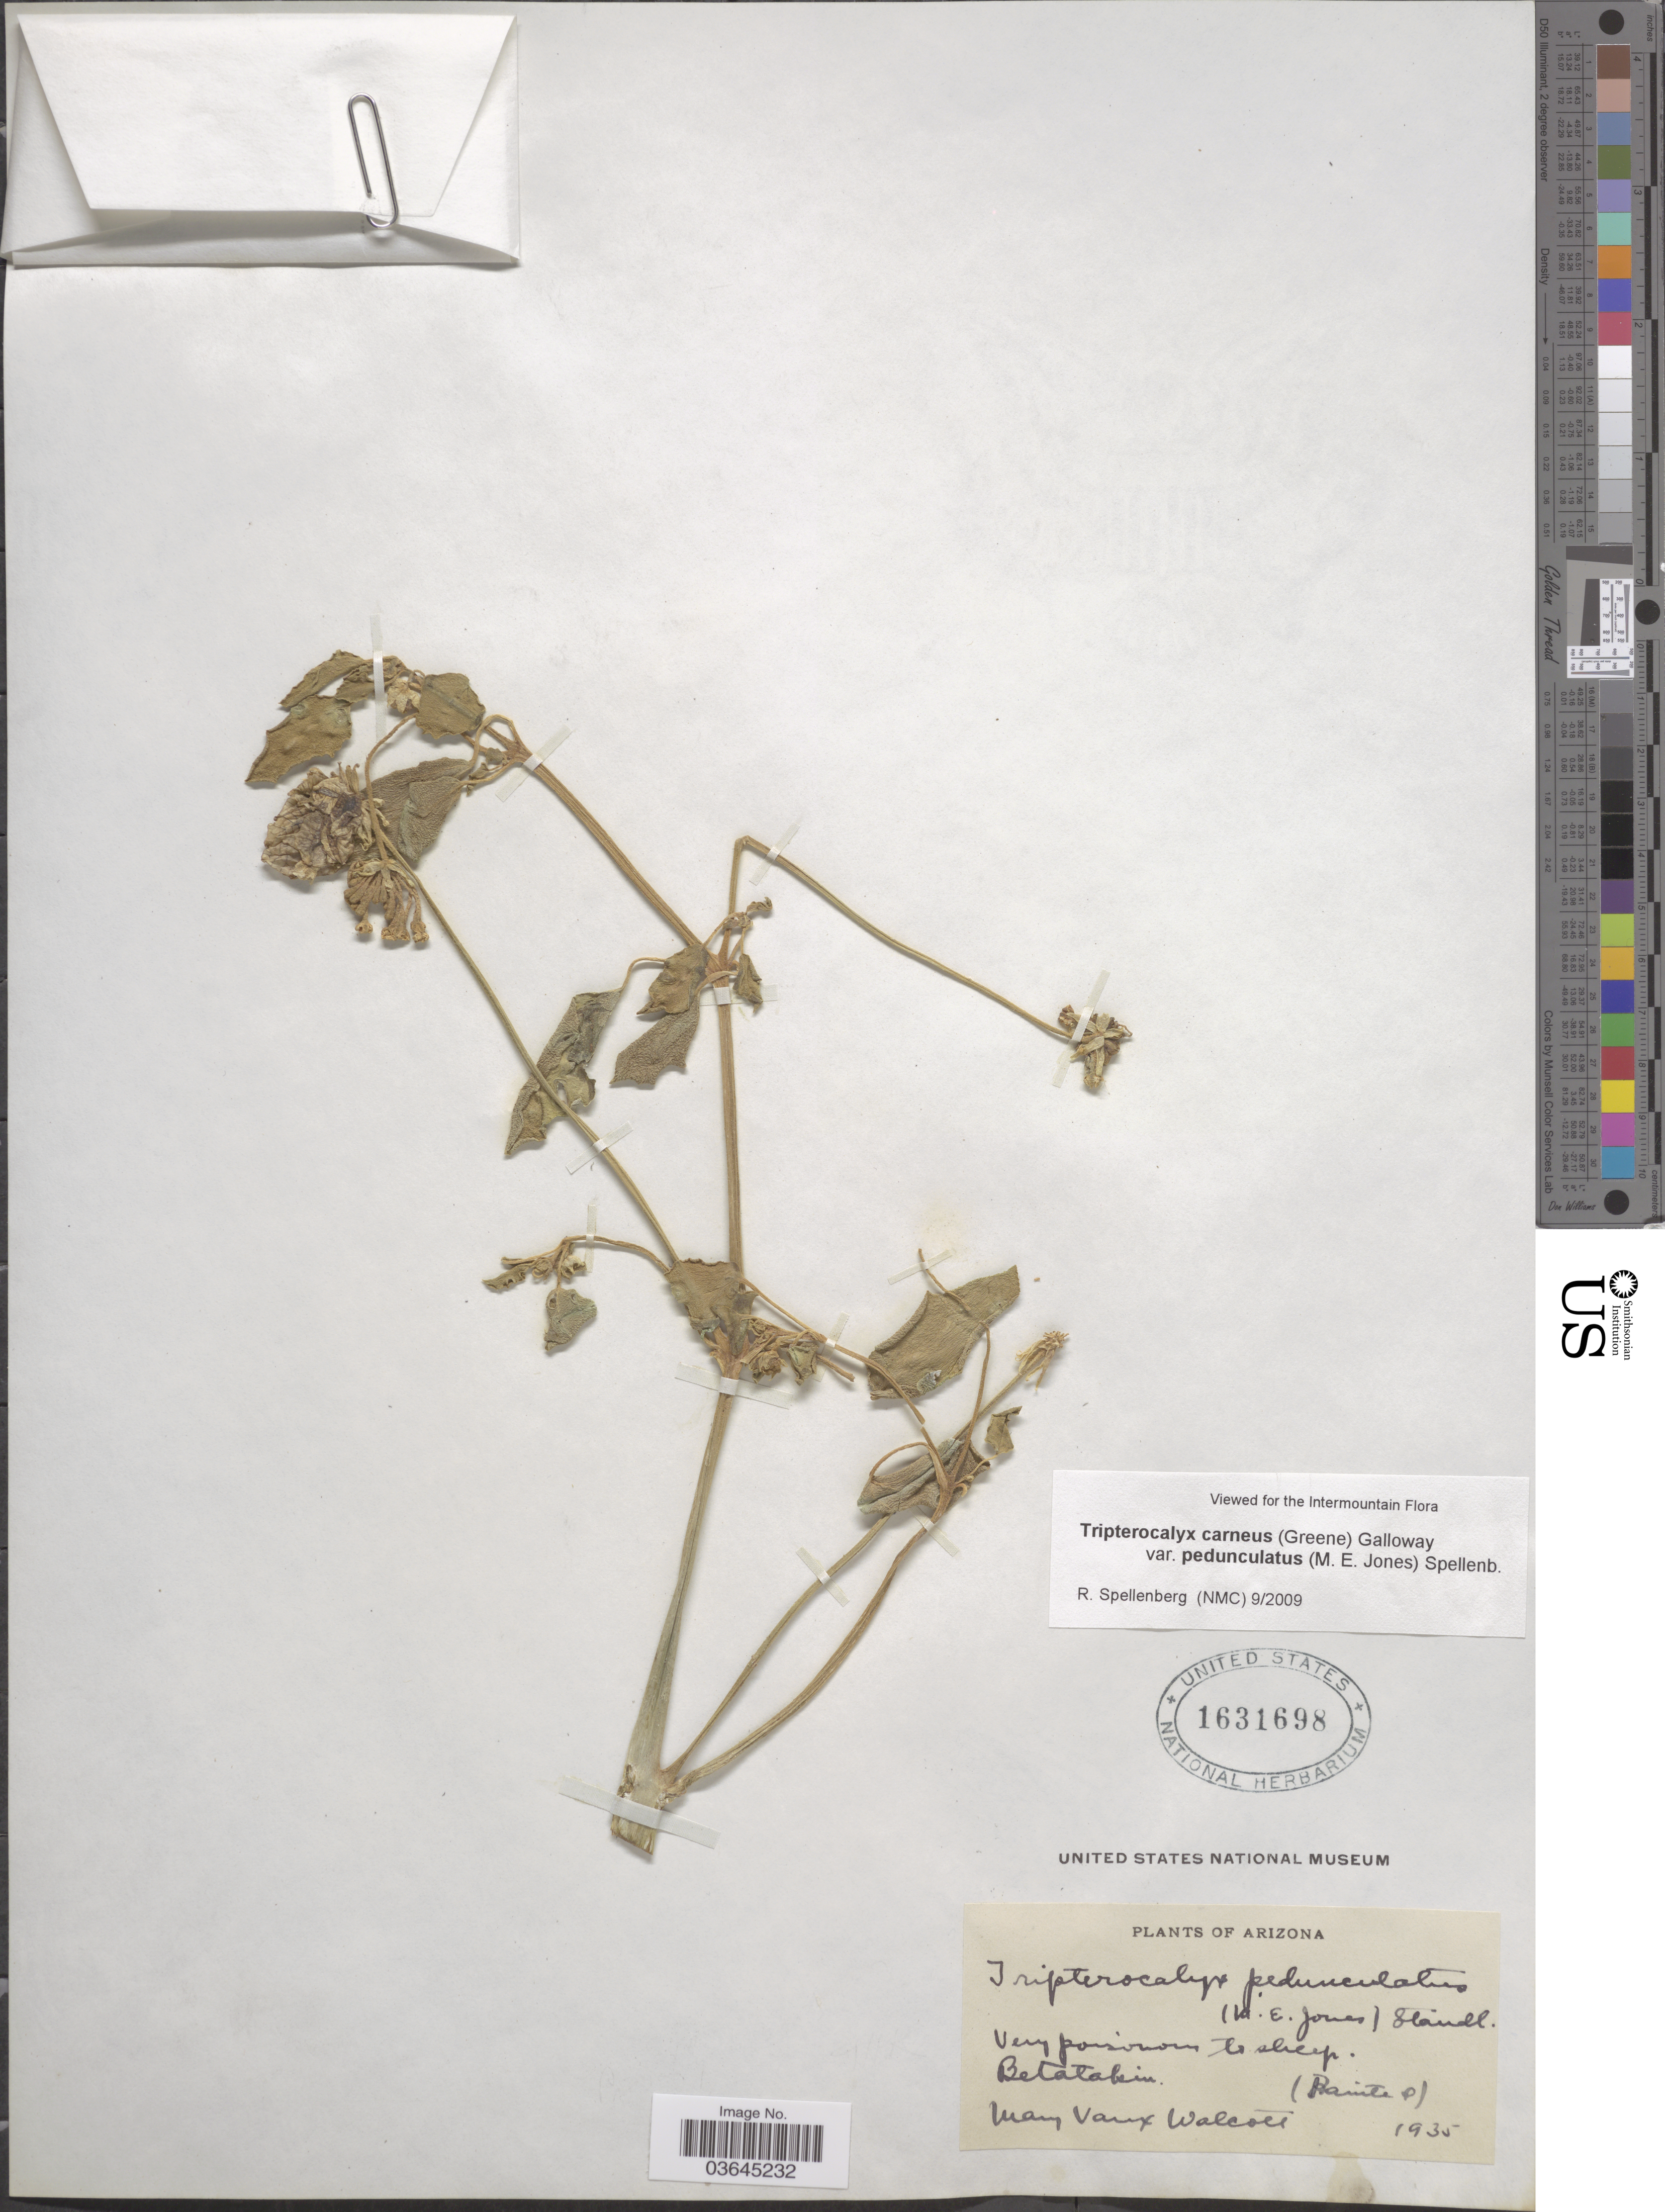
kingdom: Plantae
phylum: Tracheophyta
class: Magnoliopsida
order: Caryophyllales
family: Nyctaginaceae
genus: Tripterocalyx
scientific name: Tripterocalyx carneus var. pedunculatus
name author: (M.E. Jones) Spellenb.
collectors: M. Walcott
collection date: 1935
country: United States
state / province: Arizona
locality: Betatakin.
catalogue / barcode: US 1631698